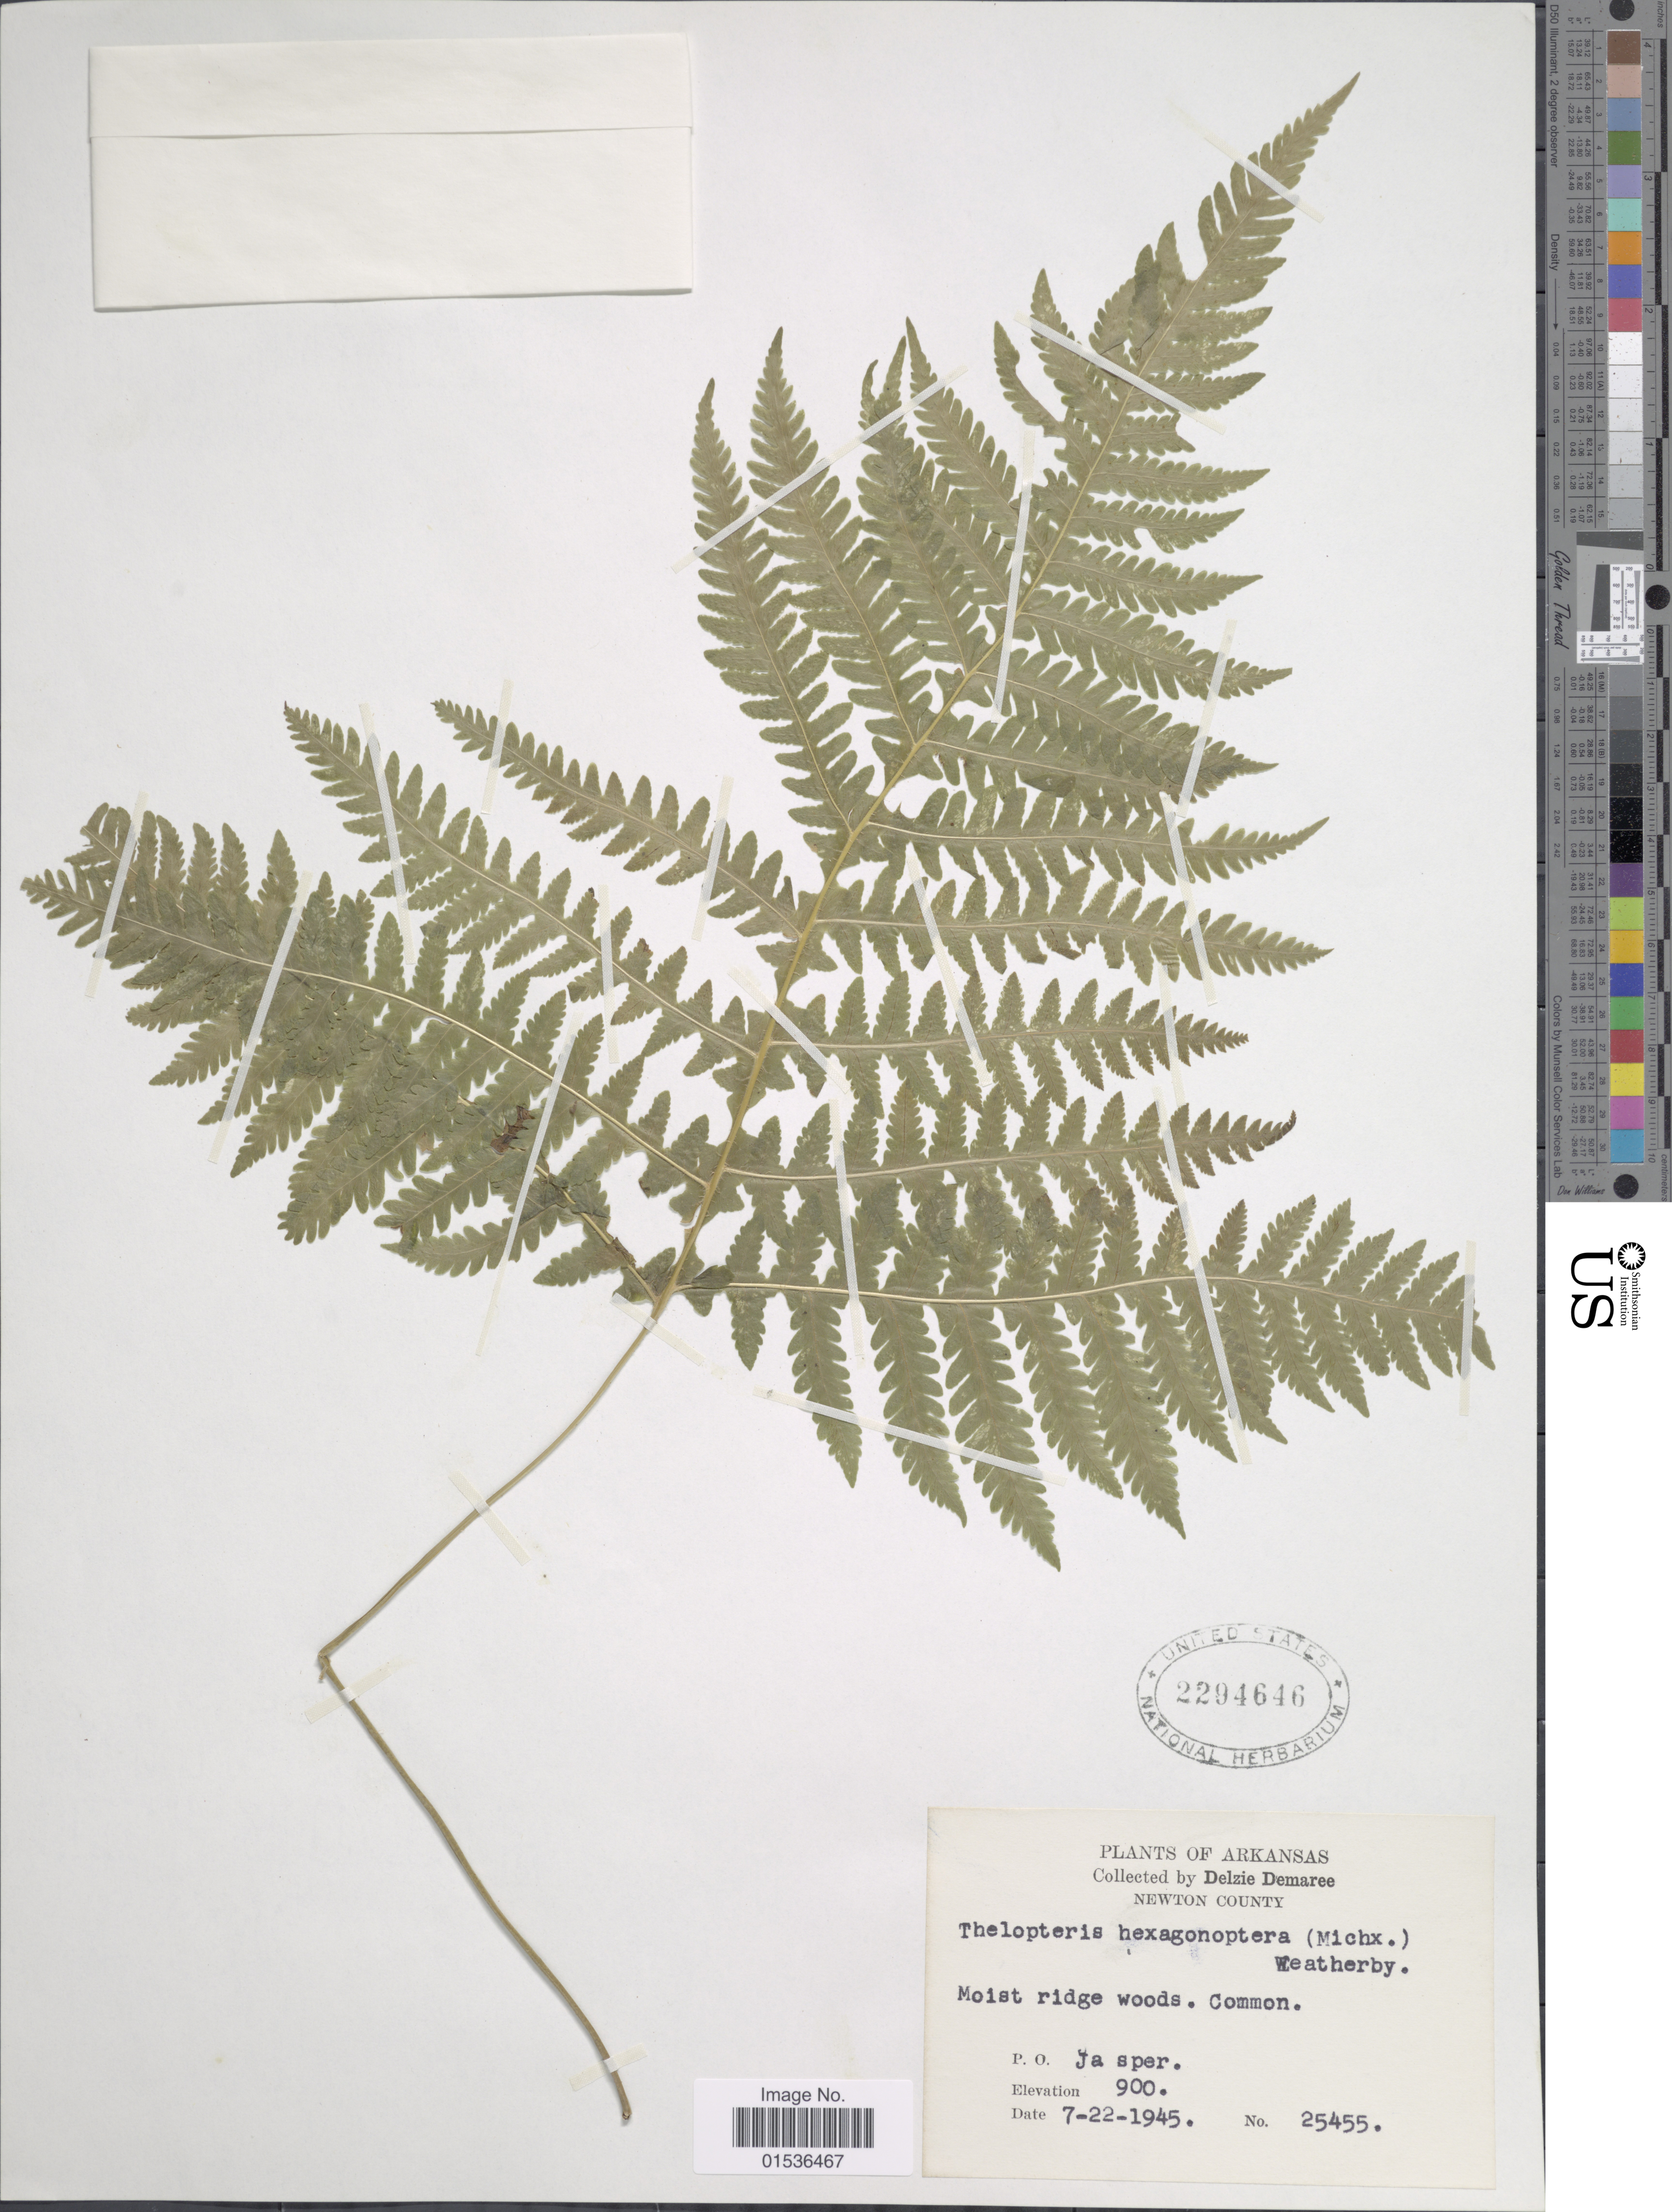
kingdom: Plantae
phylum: Tracheophyta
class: Polypodiopsida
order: Polypodiales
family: Thelypteridaceae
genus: Phegopteris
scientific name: Phegopteris hexagonoptera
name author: (Michx.) Fée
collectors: D. Demaree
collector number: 25455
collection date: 1945-07-22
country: United States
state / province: Arkansas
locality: Arkansas, Newton County, P.O. Ja sper.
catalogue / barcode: US 2294646